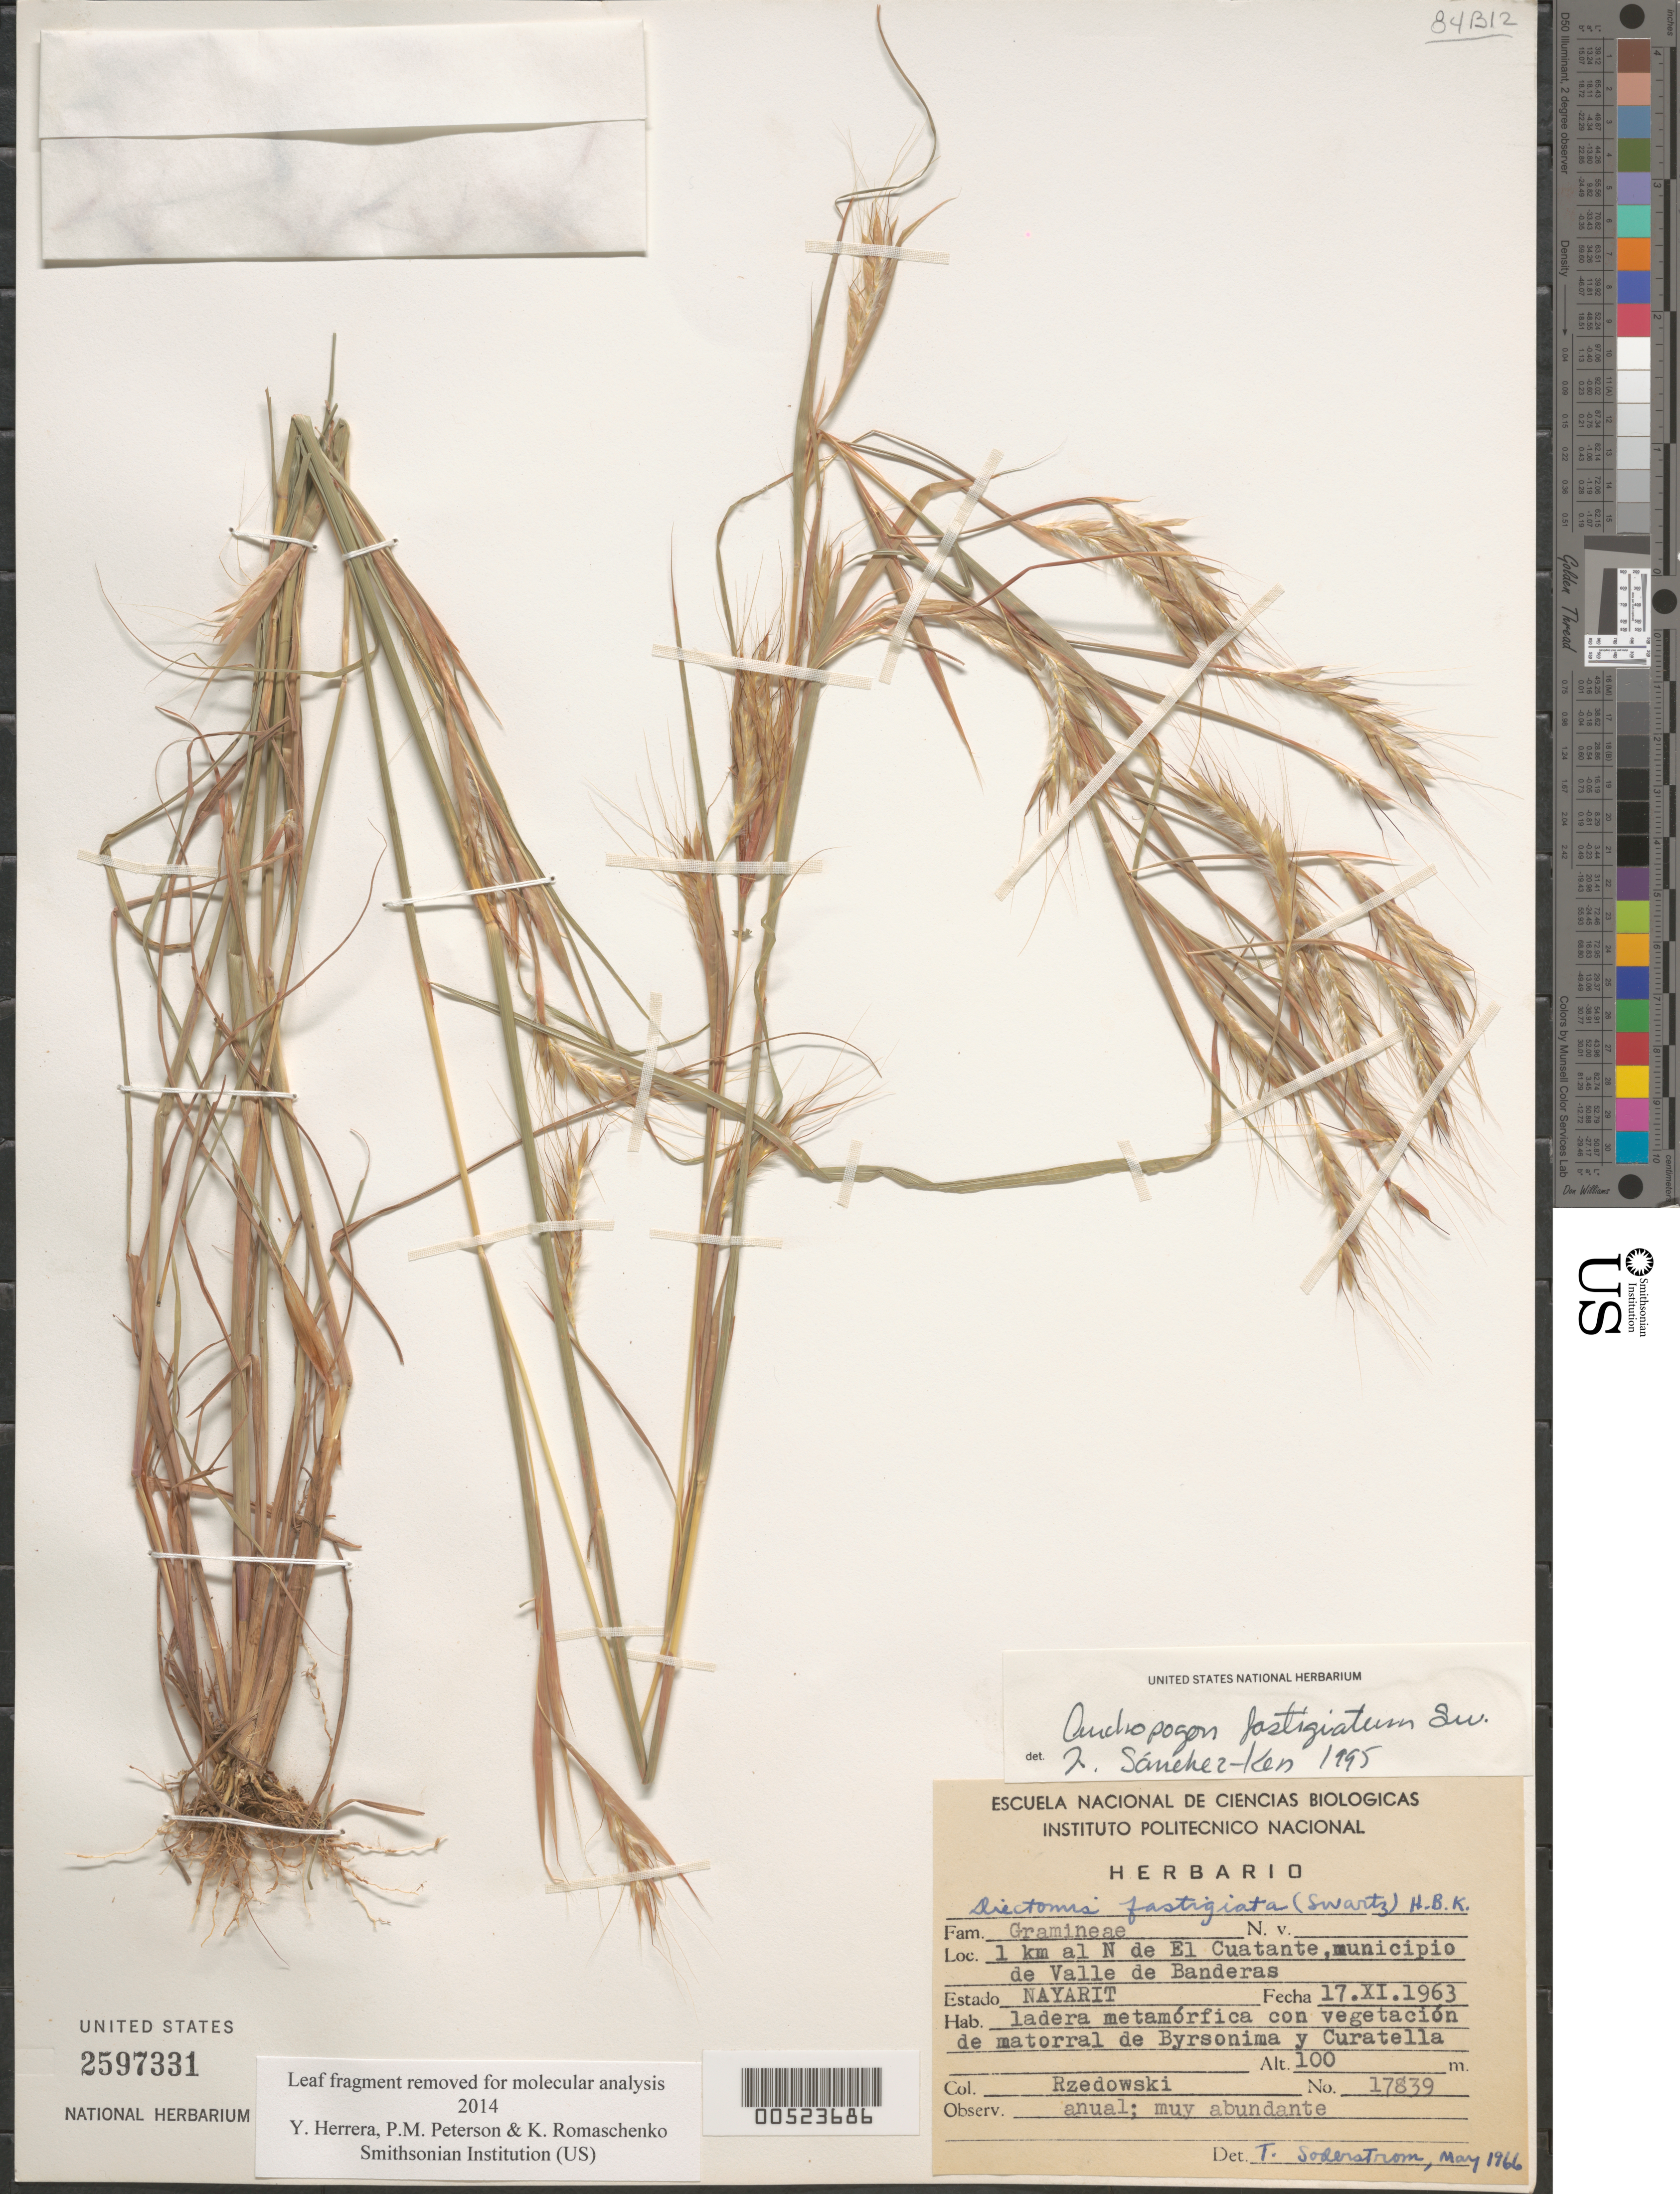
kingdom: Plantae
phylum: Tracheophyta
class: Liliopsida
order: Poales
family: Poaceae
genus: Andropogon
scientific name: Andropogon fastigiatus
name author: Sw.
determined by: Sánchez-Ken, J. G.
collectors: J. Rzedowski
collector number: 17839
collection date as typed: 17 Nov 1963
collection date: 1963-11-17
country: Mexico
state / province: Nayarit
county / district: Valle de Banderas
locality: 1 km al N de El Cuatante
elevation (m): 100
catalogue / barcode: US 2597331